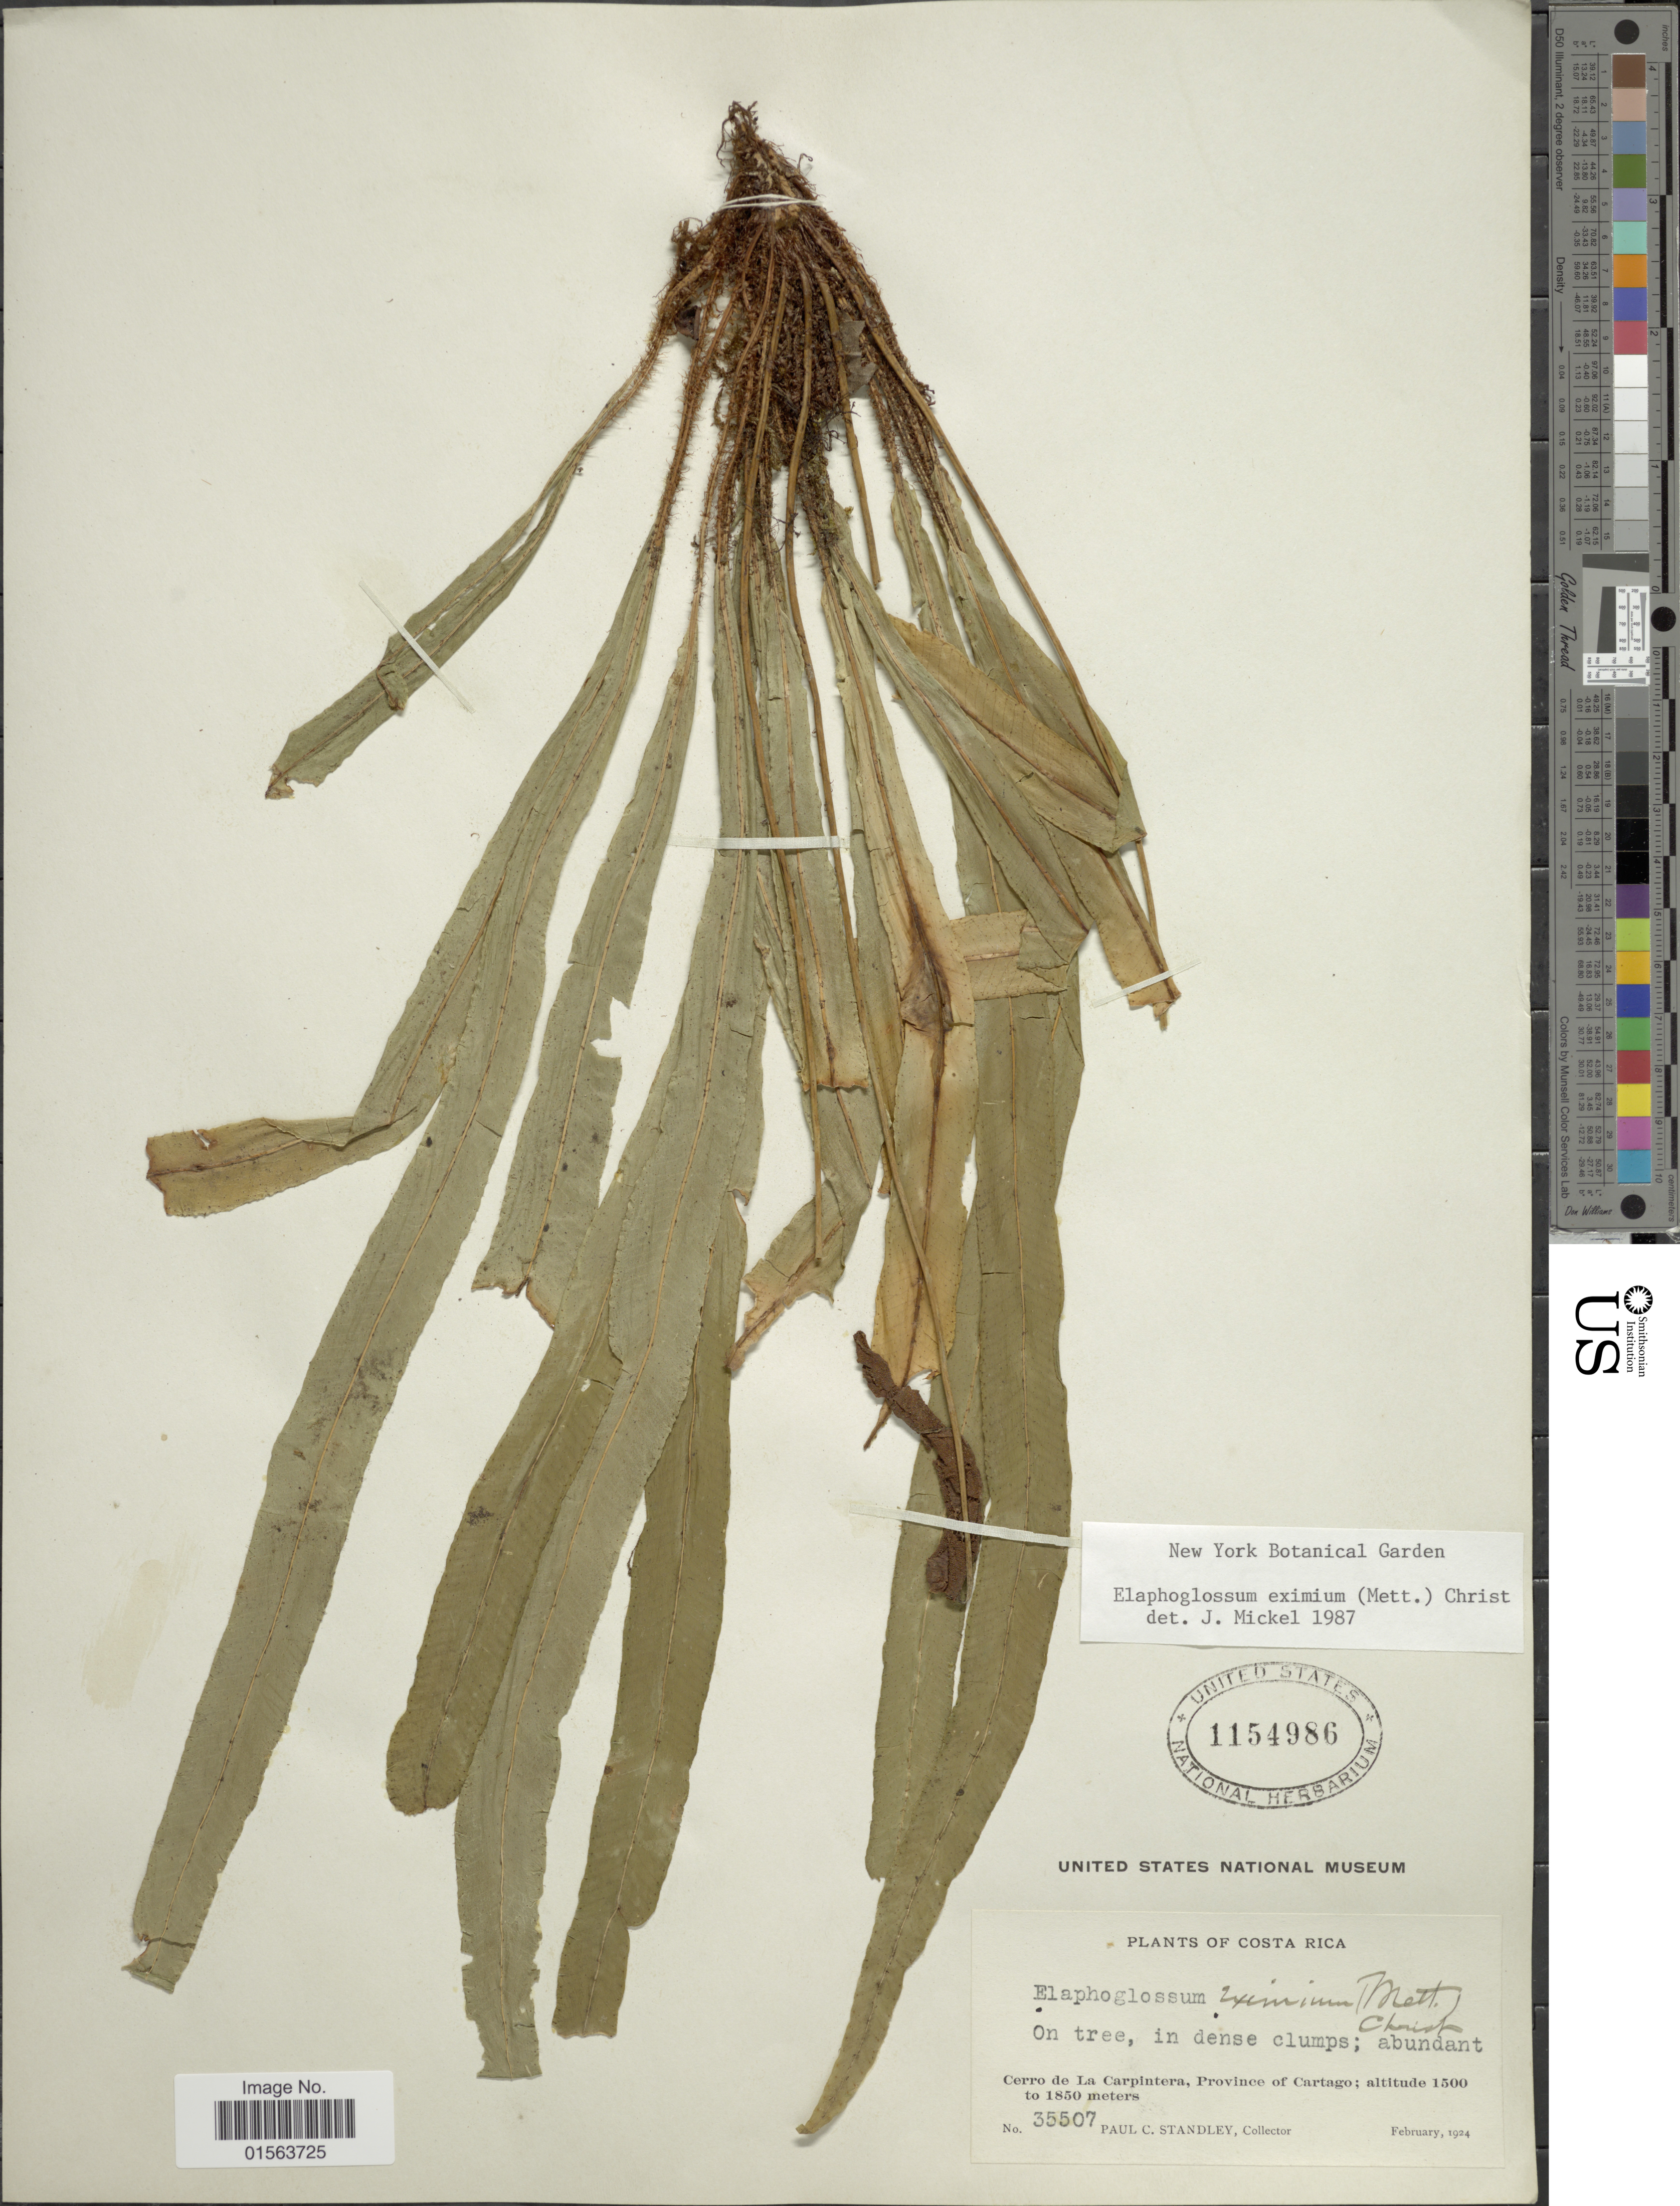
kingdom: Plantae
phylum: Tracheophyta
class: Polypodiopsida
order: Polypodiales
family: Dryopteridaceae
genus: Elaphoglossum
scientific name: Elaphoglossum eximium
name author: (Mett.) Christ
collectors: P. C. Standley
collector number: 35507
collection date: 1924-02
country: Costa Rica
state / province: Cartago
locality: Cerro de La Carpintera, Province of Cartago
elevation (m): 1500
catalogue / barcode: US 1154986